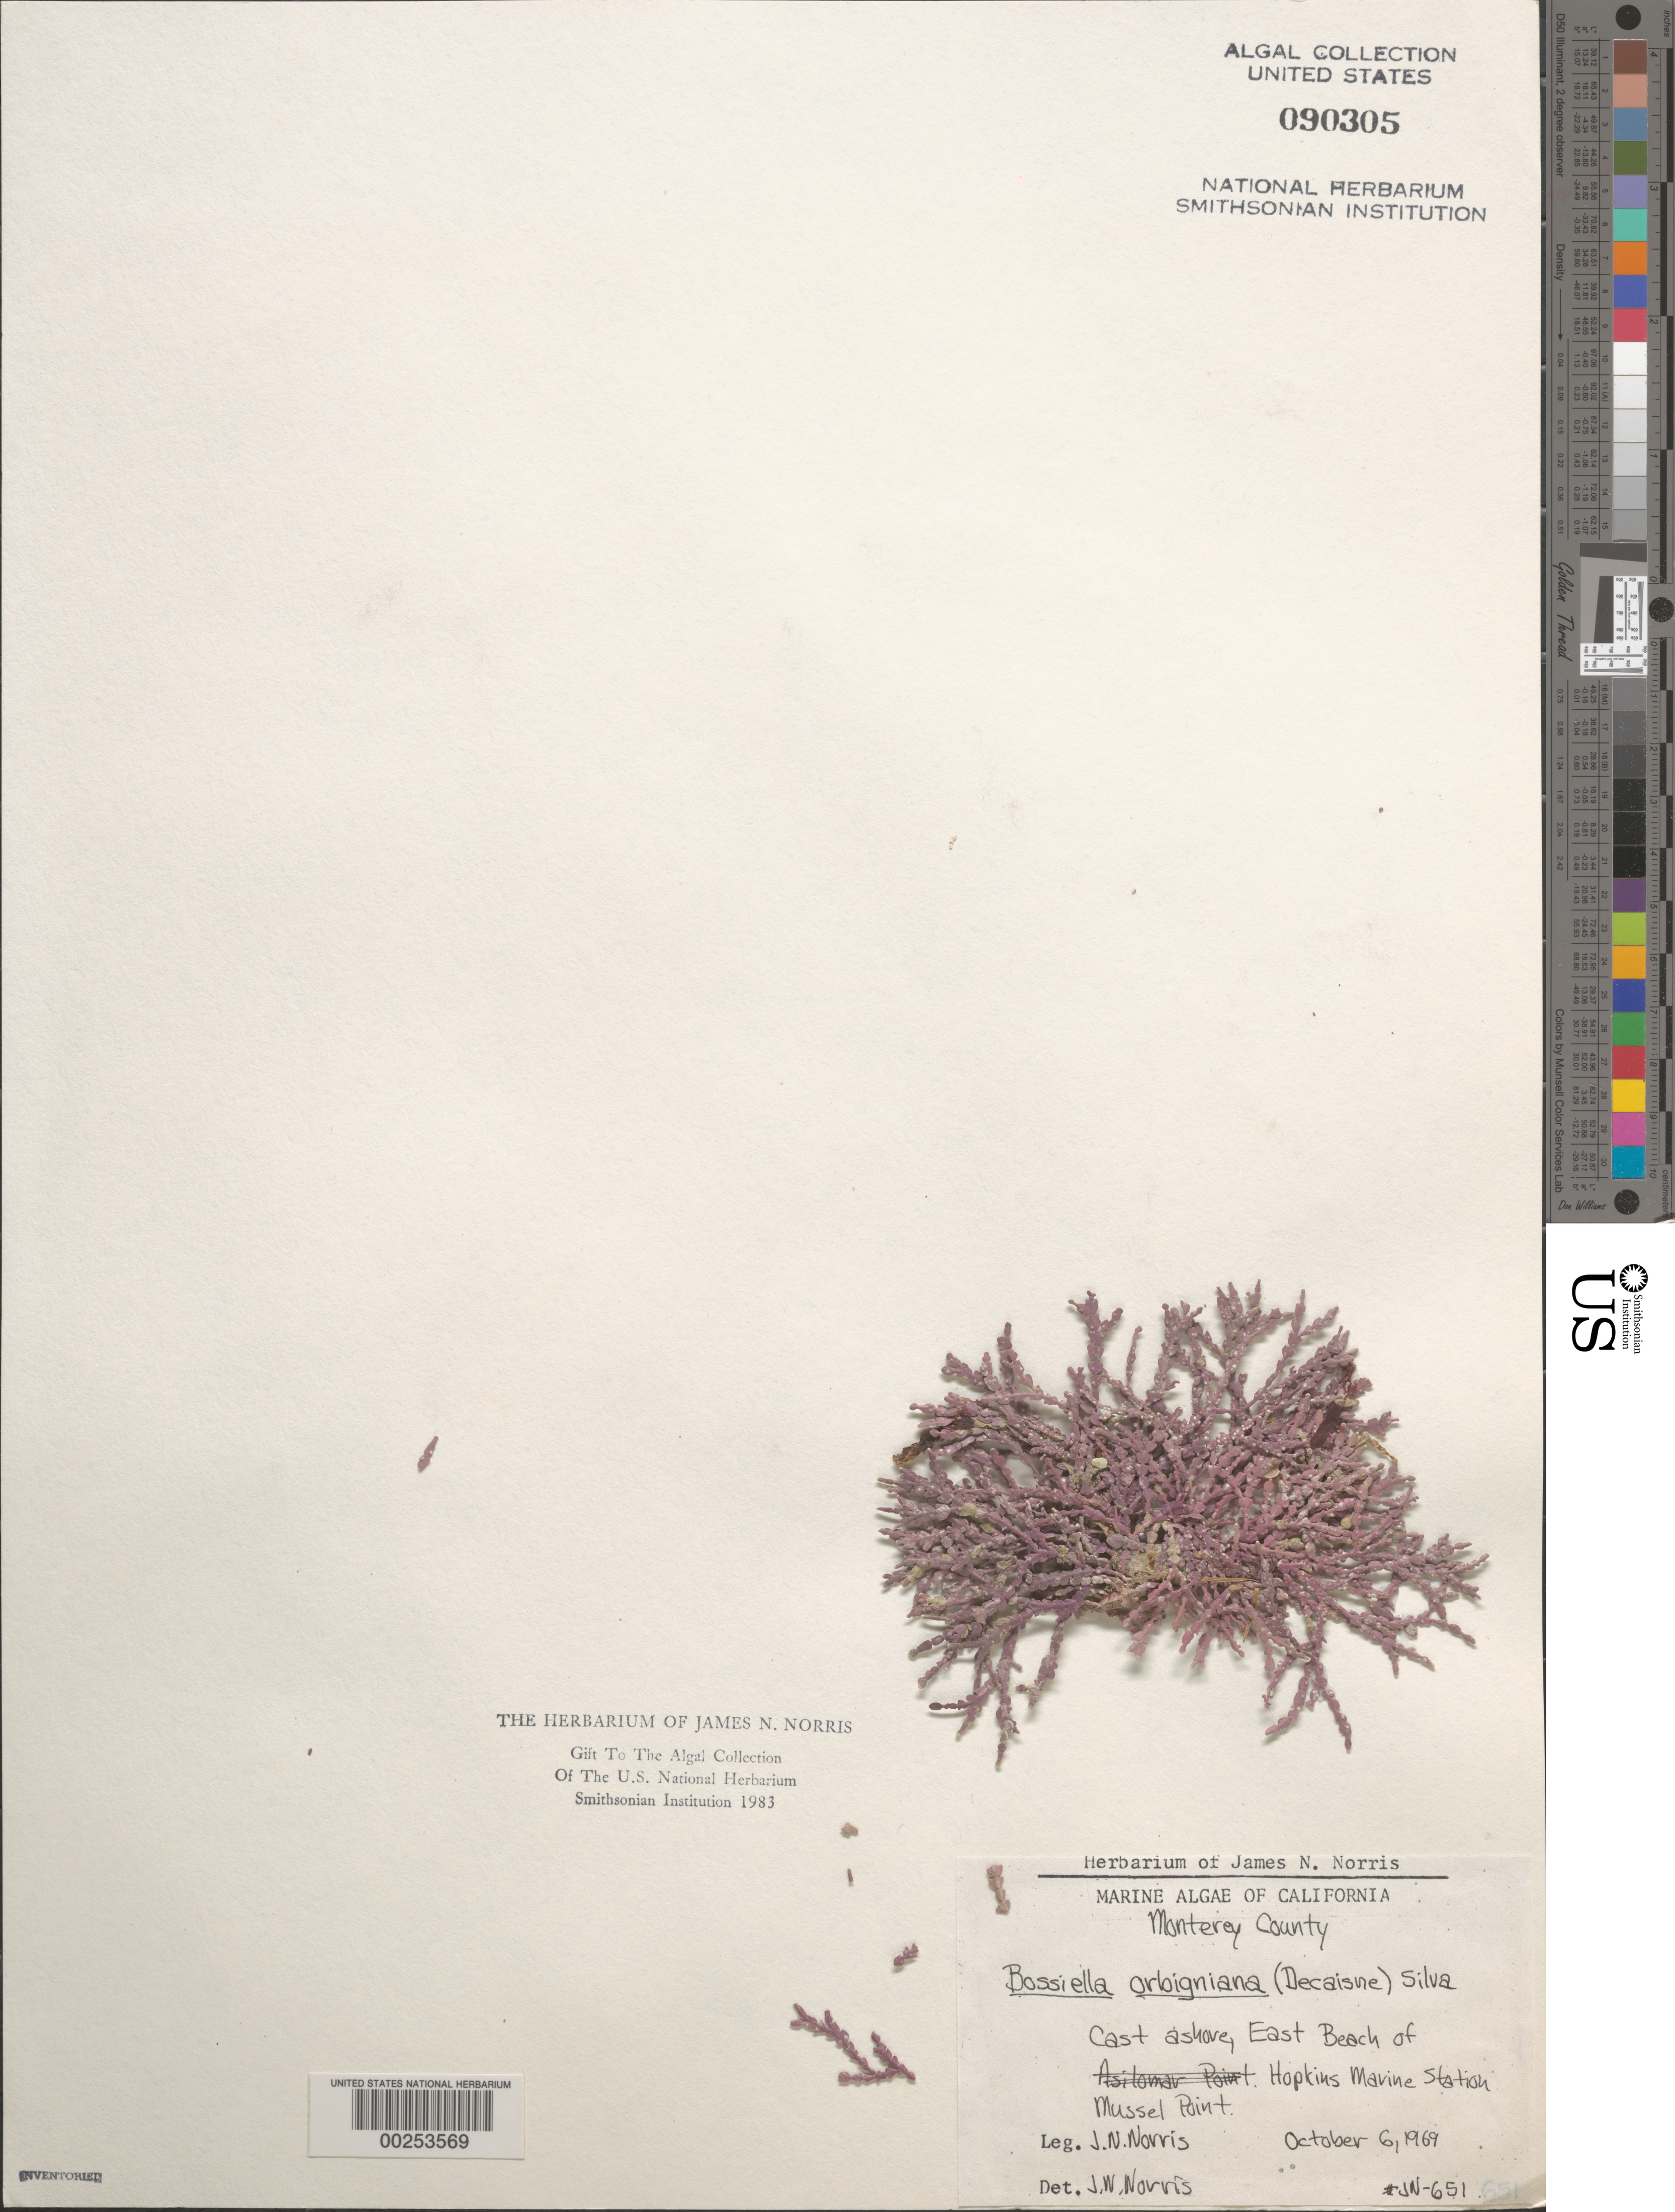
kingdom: Plantae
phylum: Rhodophyta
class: Florideophyceae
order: Corallinales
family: Corallinaceae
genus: Bossiella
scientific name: Bossiella orbigniana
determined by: Norris, James N.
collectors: J. N. Norris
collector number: JN-651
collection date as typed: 06 Oct 1969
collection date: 1969-10-06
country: United States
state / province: California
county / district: Monterey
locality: East Beach, Hopkins Marine Station, Mussel Point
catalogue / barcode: US 90305